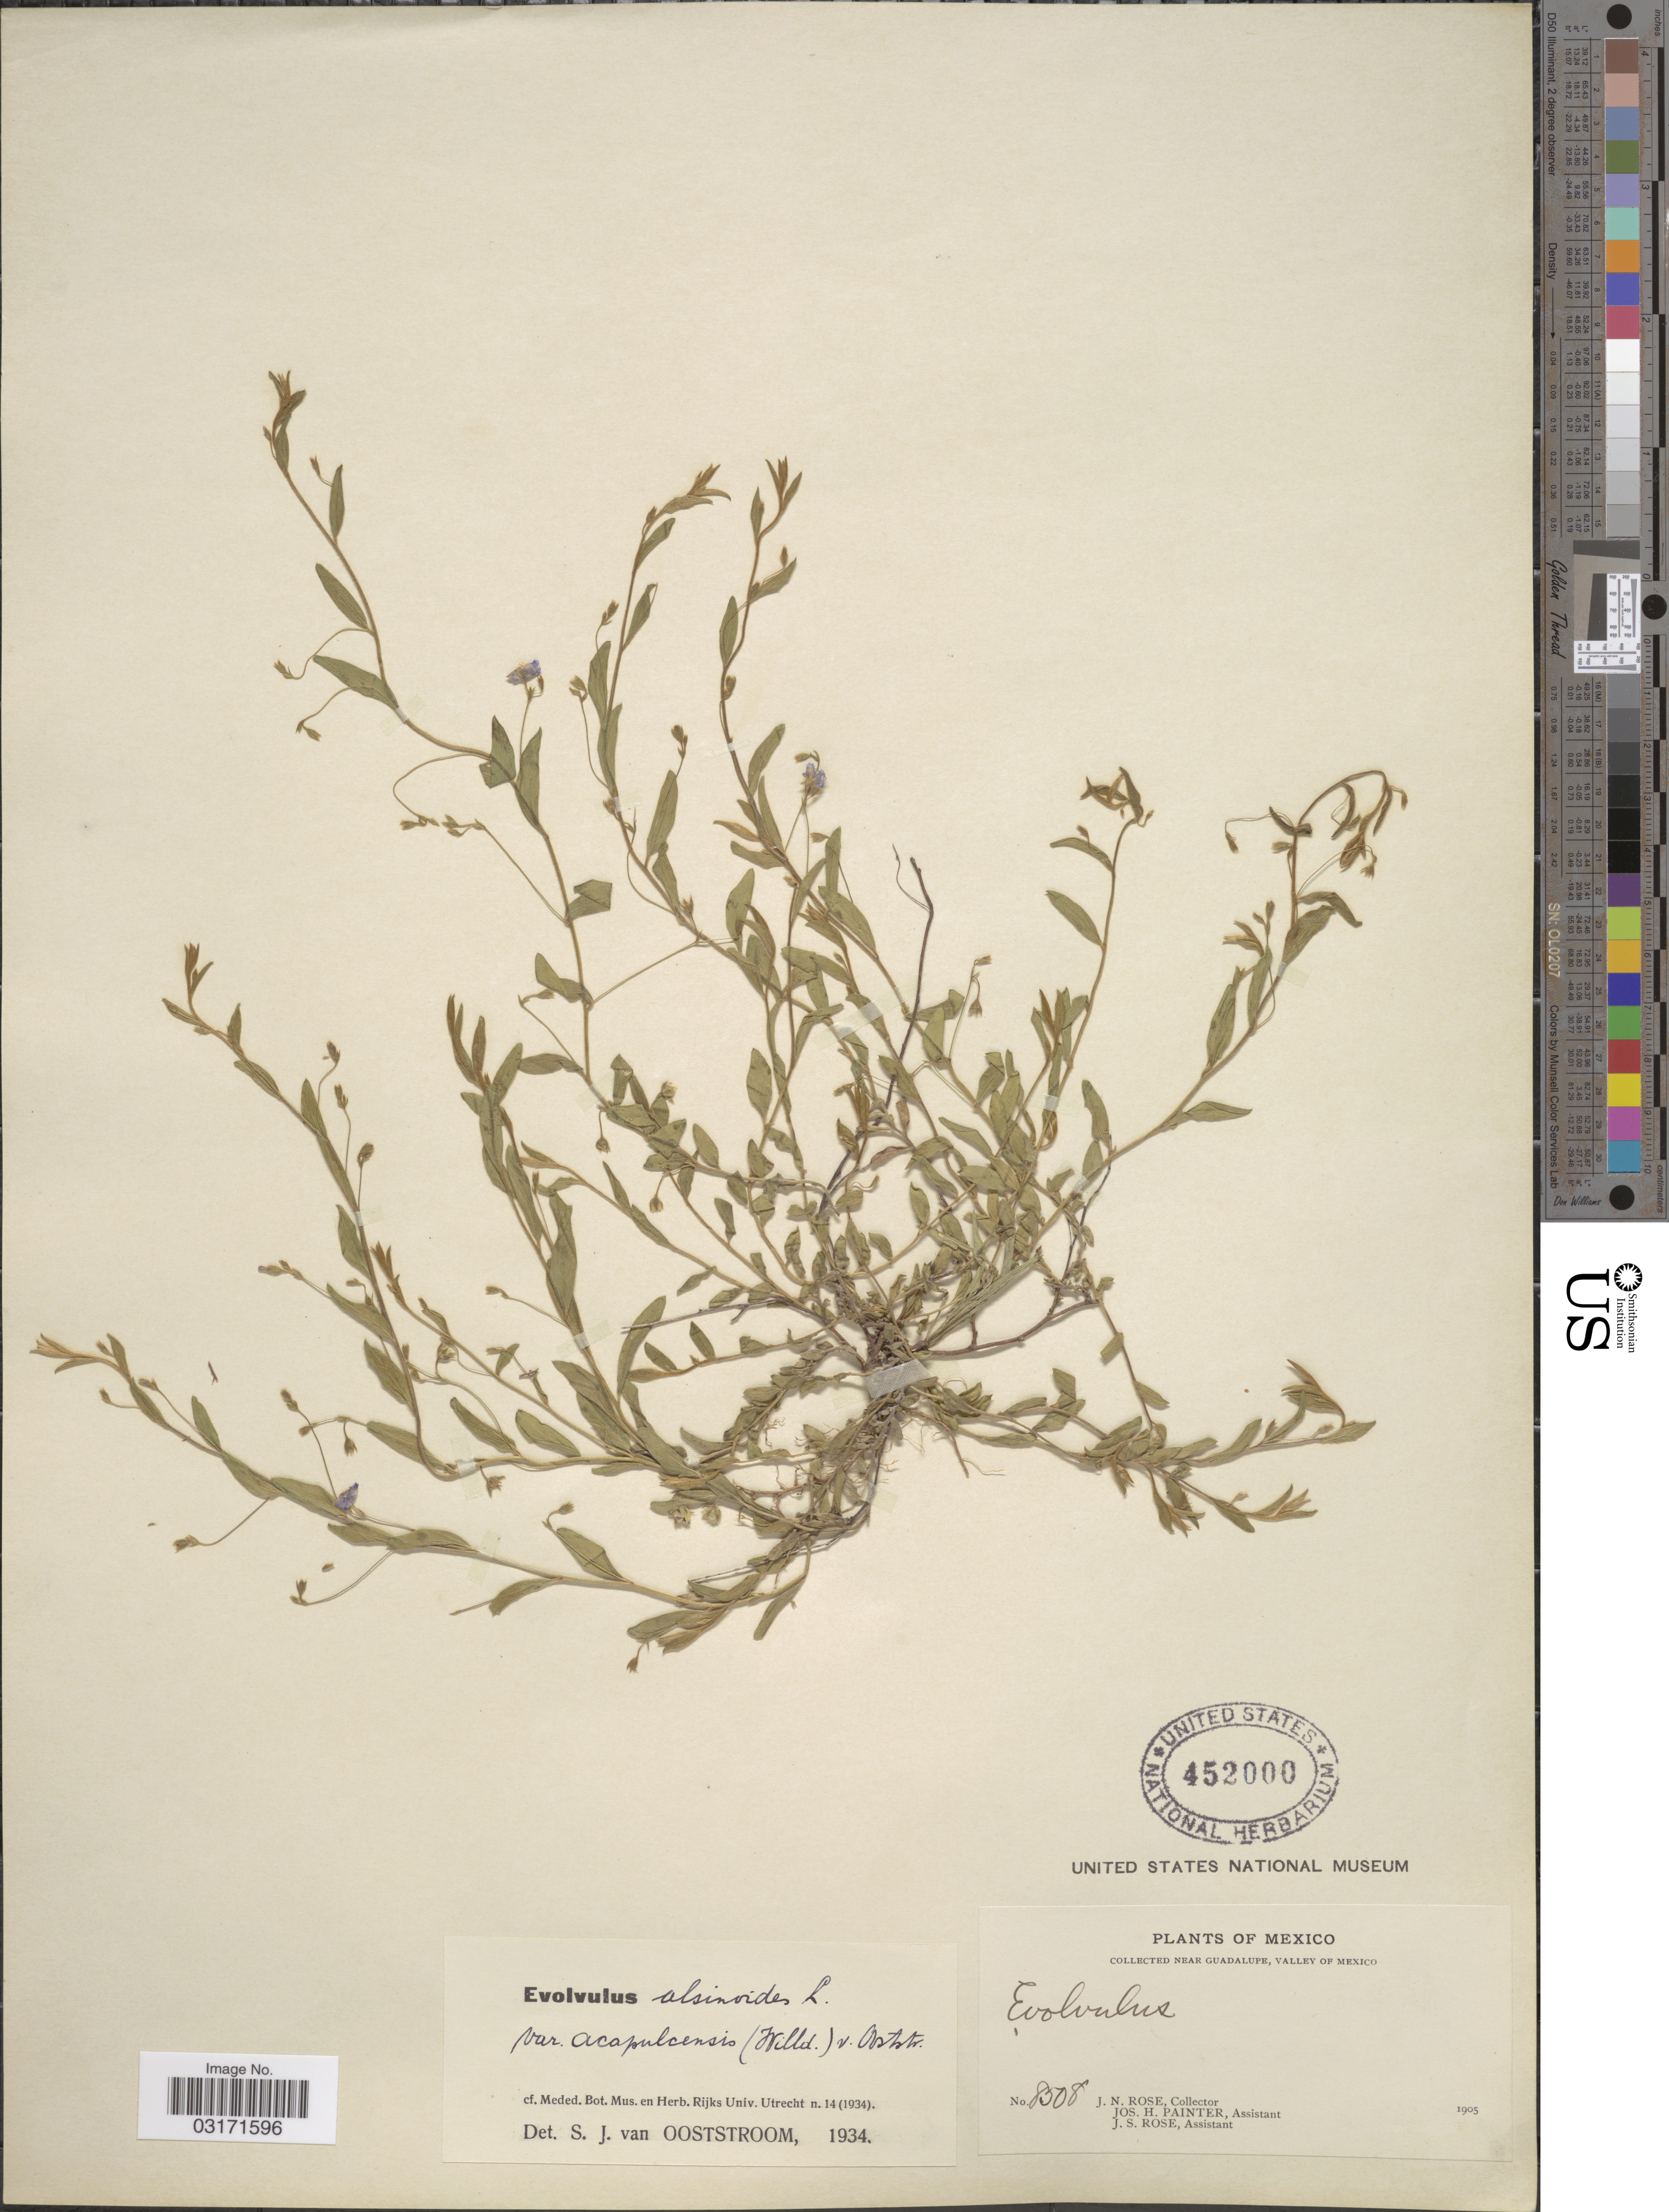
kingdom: Plantae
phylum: Tracheophyta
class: Magnoliopsida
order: Solanales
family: Convolvulaceae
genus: Evolvulus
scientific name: Evolvulus alsinoides var. acapulcensis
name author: (Willd. ex Schult.) Ooststr.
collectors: J. N. Rose, J. H. Painter & J. S. Rose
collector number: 8508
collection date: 1905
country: Mexico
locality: Near Guadalupe, Valley of Mexico.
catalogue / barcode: US 452000